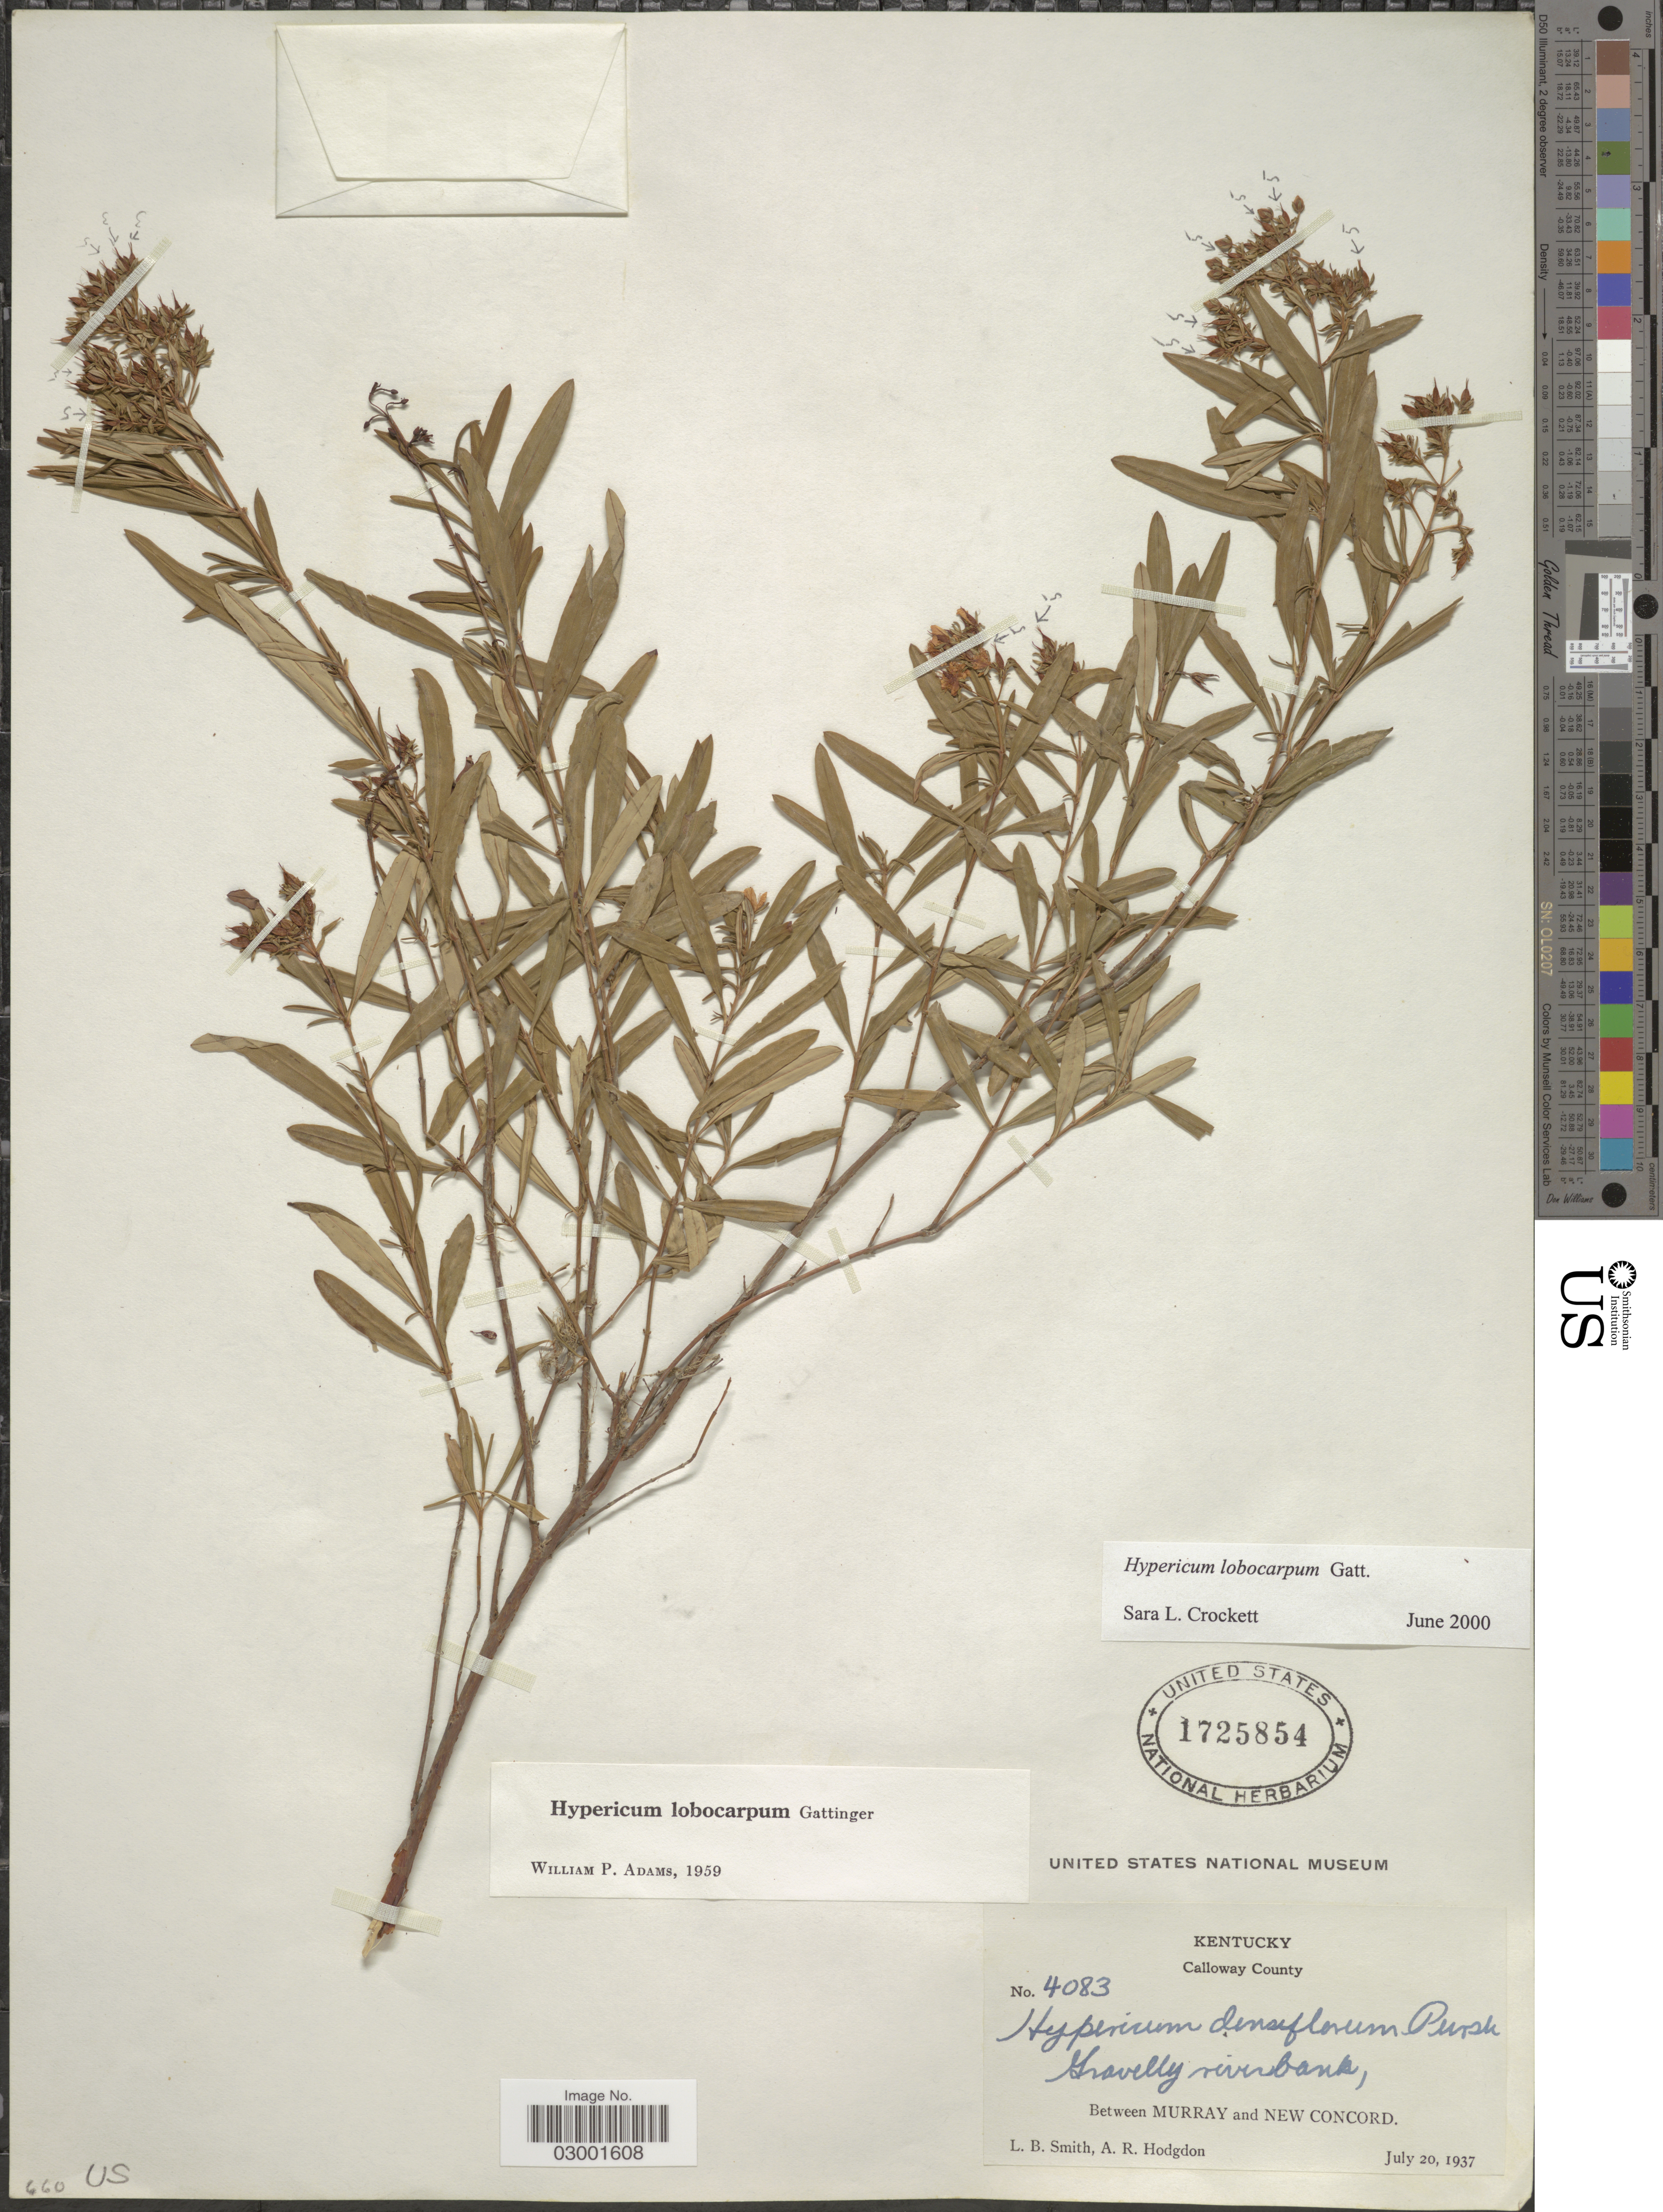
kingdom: Plantae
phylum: Tracheophyta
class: Magnoliopsida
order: Malpighiales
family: Hypericaceae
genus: Hypericum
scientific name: Hypericum lobocarpum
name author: Gatt.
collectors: L. Smith & A. R. Hodgdon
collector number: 4083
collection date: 1937-07-20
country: United States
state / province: Kentucky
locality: Calloway County, gravelly riverbank, between Murray and New Concord.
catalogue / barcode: US 1725854